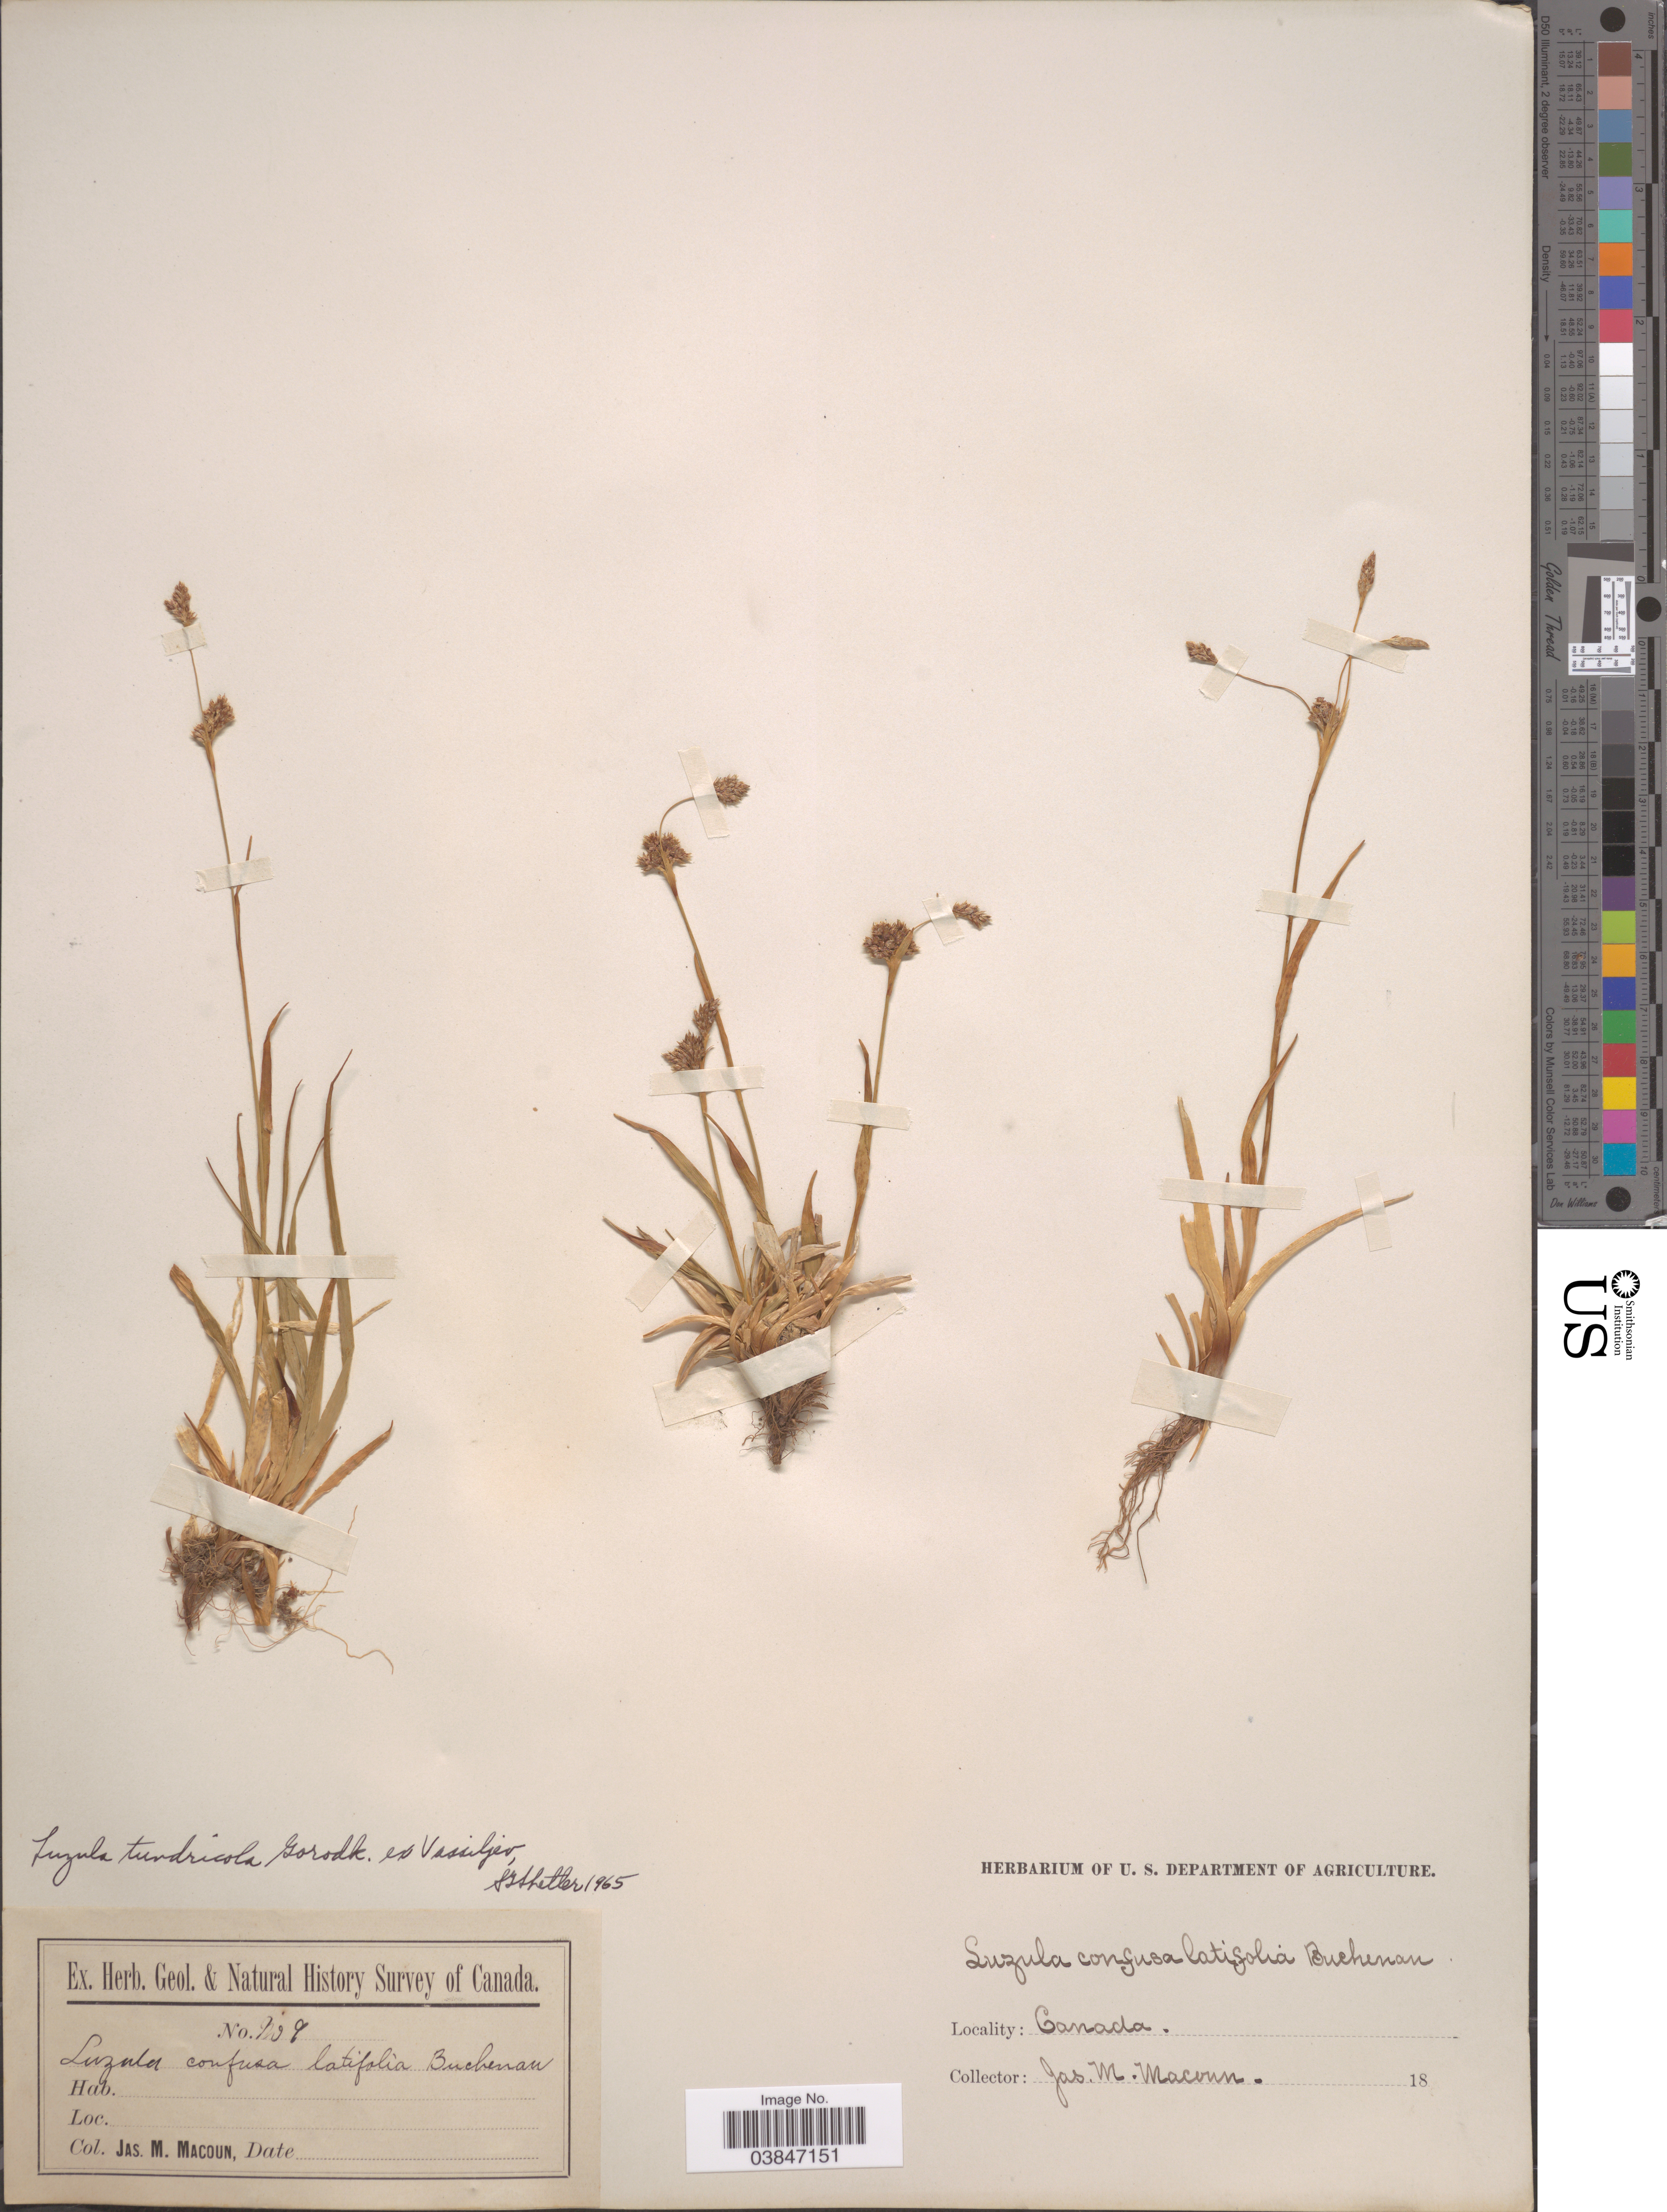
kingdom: Plantae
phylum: Tracheophyta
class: Liliopsida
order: Poales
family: Juncaceae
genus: Luzula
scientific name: Luzula tundricola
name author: (Gorodkov) V. Vassil.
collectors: J. M. Macoun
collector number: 9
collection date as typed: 18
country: Canada